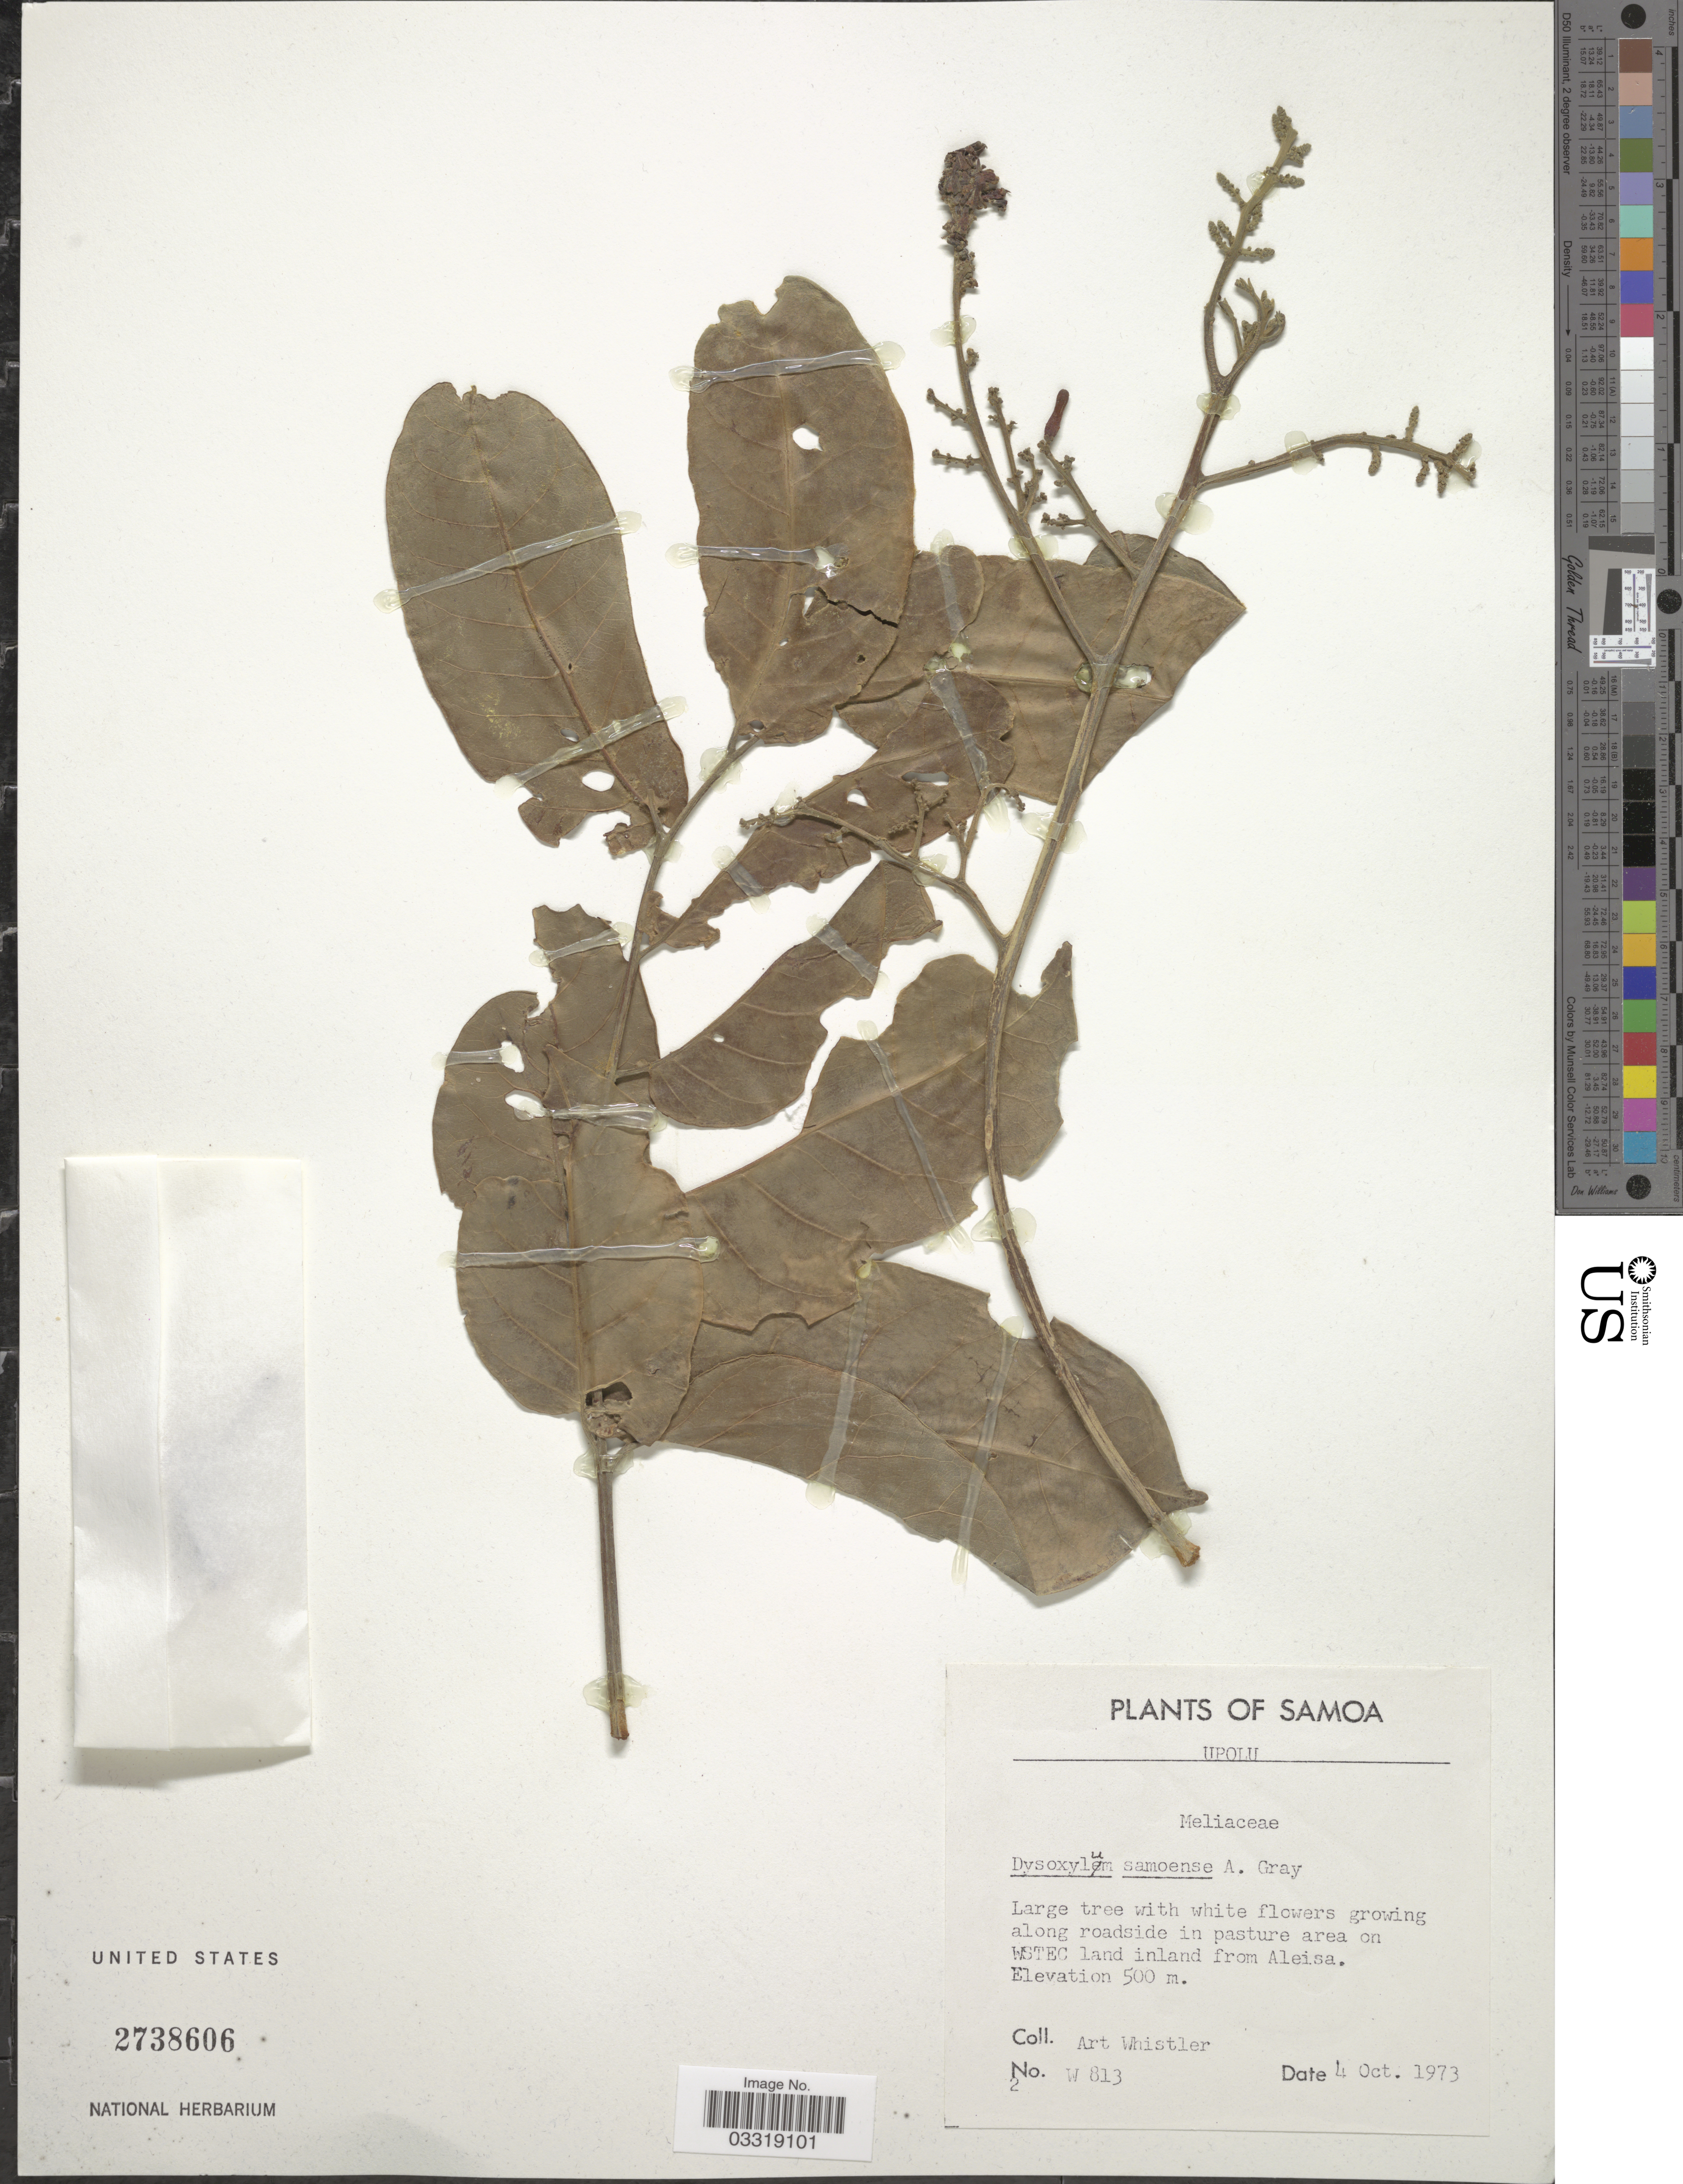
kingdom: Plantae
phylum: Tracheophyta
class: Magnoliopsida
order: Sapindales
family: Meliaceae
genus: Didymocheton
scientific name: Didymocheton alliaceus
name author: (G. Forst.) Mabb.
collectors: A. Whistler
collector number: W 813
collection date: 1973-10-04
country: Samoa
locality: Samoa. Upolu. WSTEC land inland from Aleisa.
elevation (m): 500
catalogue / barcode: US 2738606